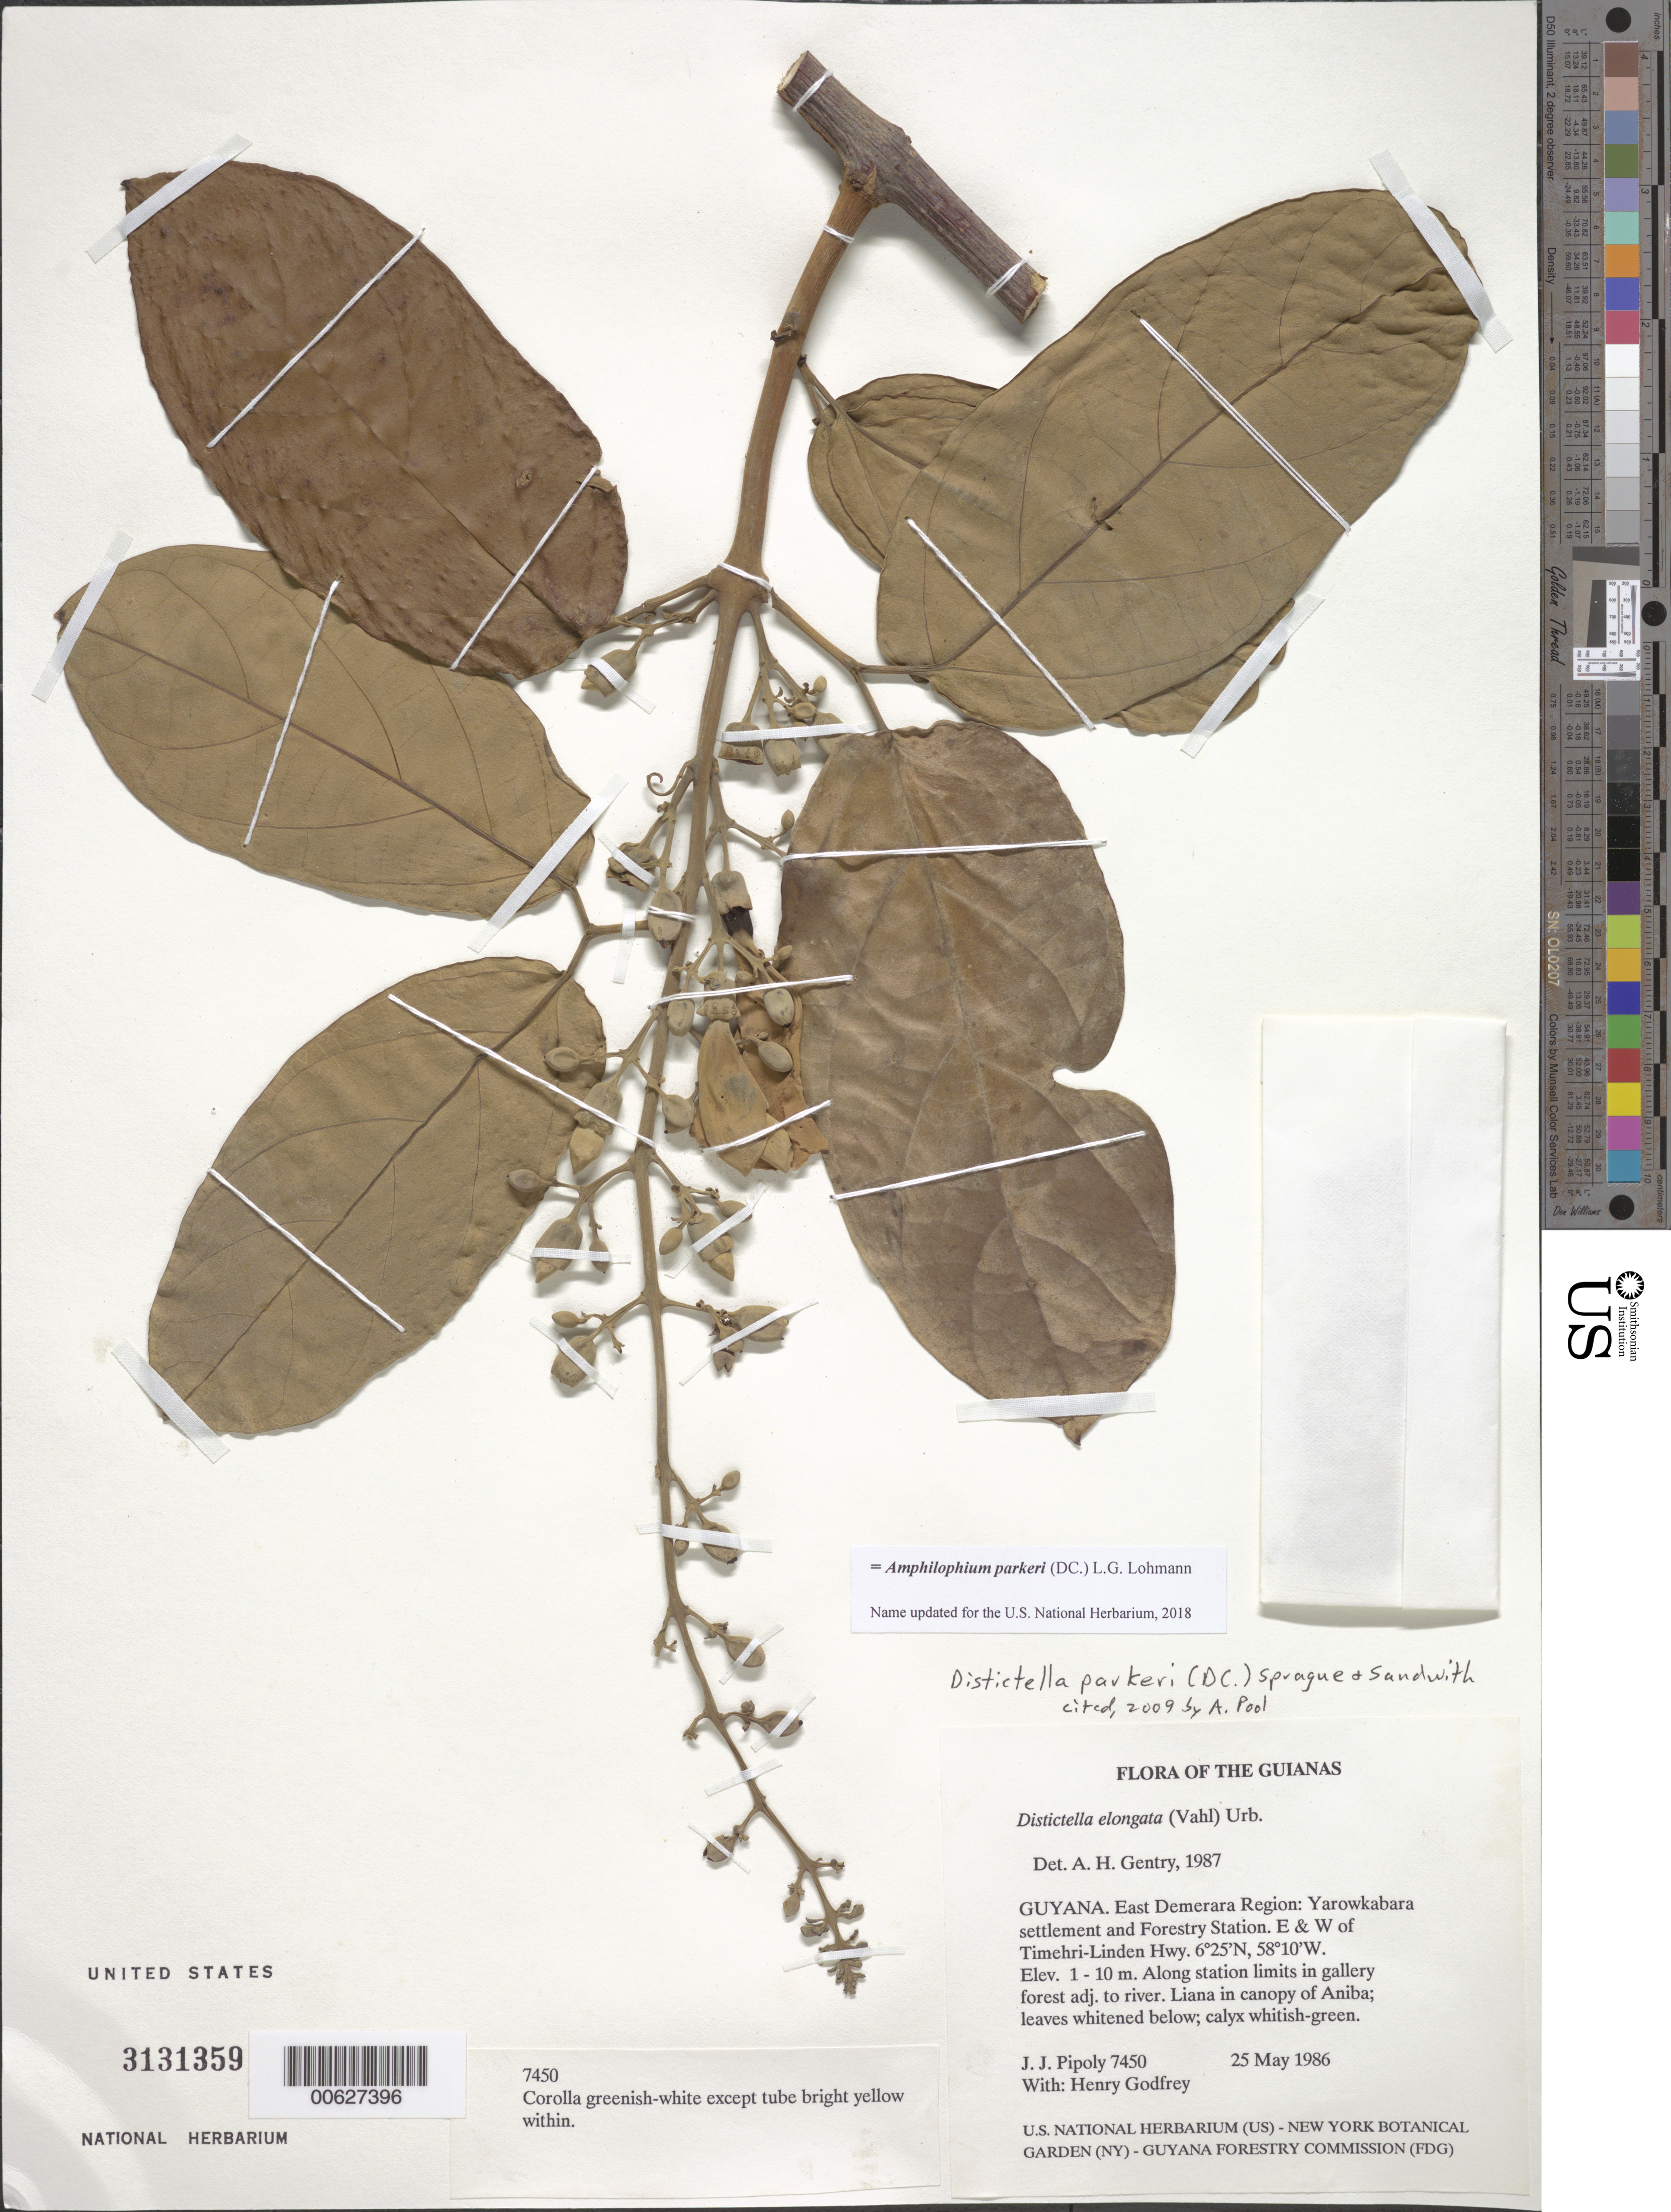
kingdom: Plantae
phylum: Tracheophyta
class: Magnoliopsida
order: Lamiales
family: Bignoniaceae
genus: Amphilophium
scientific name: Amphilophium parkeri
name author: (DC.) L.G. Lohmann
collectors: J. J. Pipoly & H. Godfrey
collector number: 7450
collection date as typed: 25 May 1986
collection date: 1986-05-25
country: Guyana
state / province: Demerara-Mahaica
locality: Yarowkabra settlement and Forestry Station. E & W of Timehri-Linden Hwy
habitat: Along station limits in gallery forest adj. to river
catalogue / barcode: US 3131359